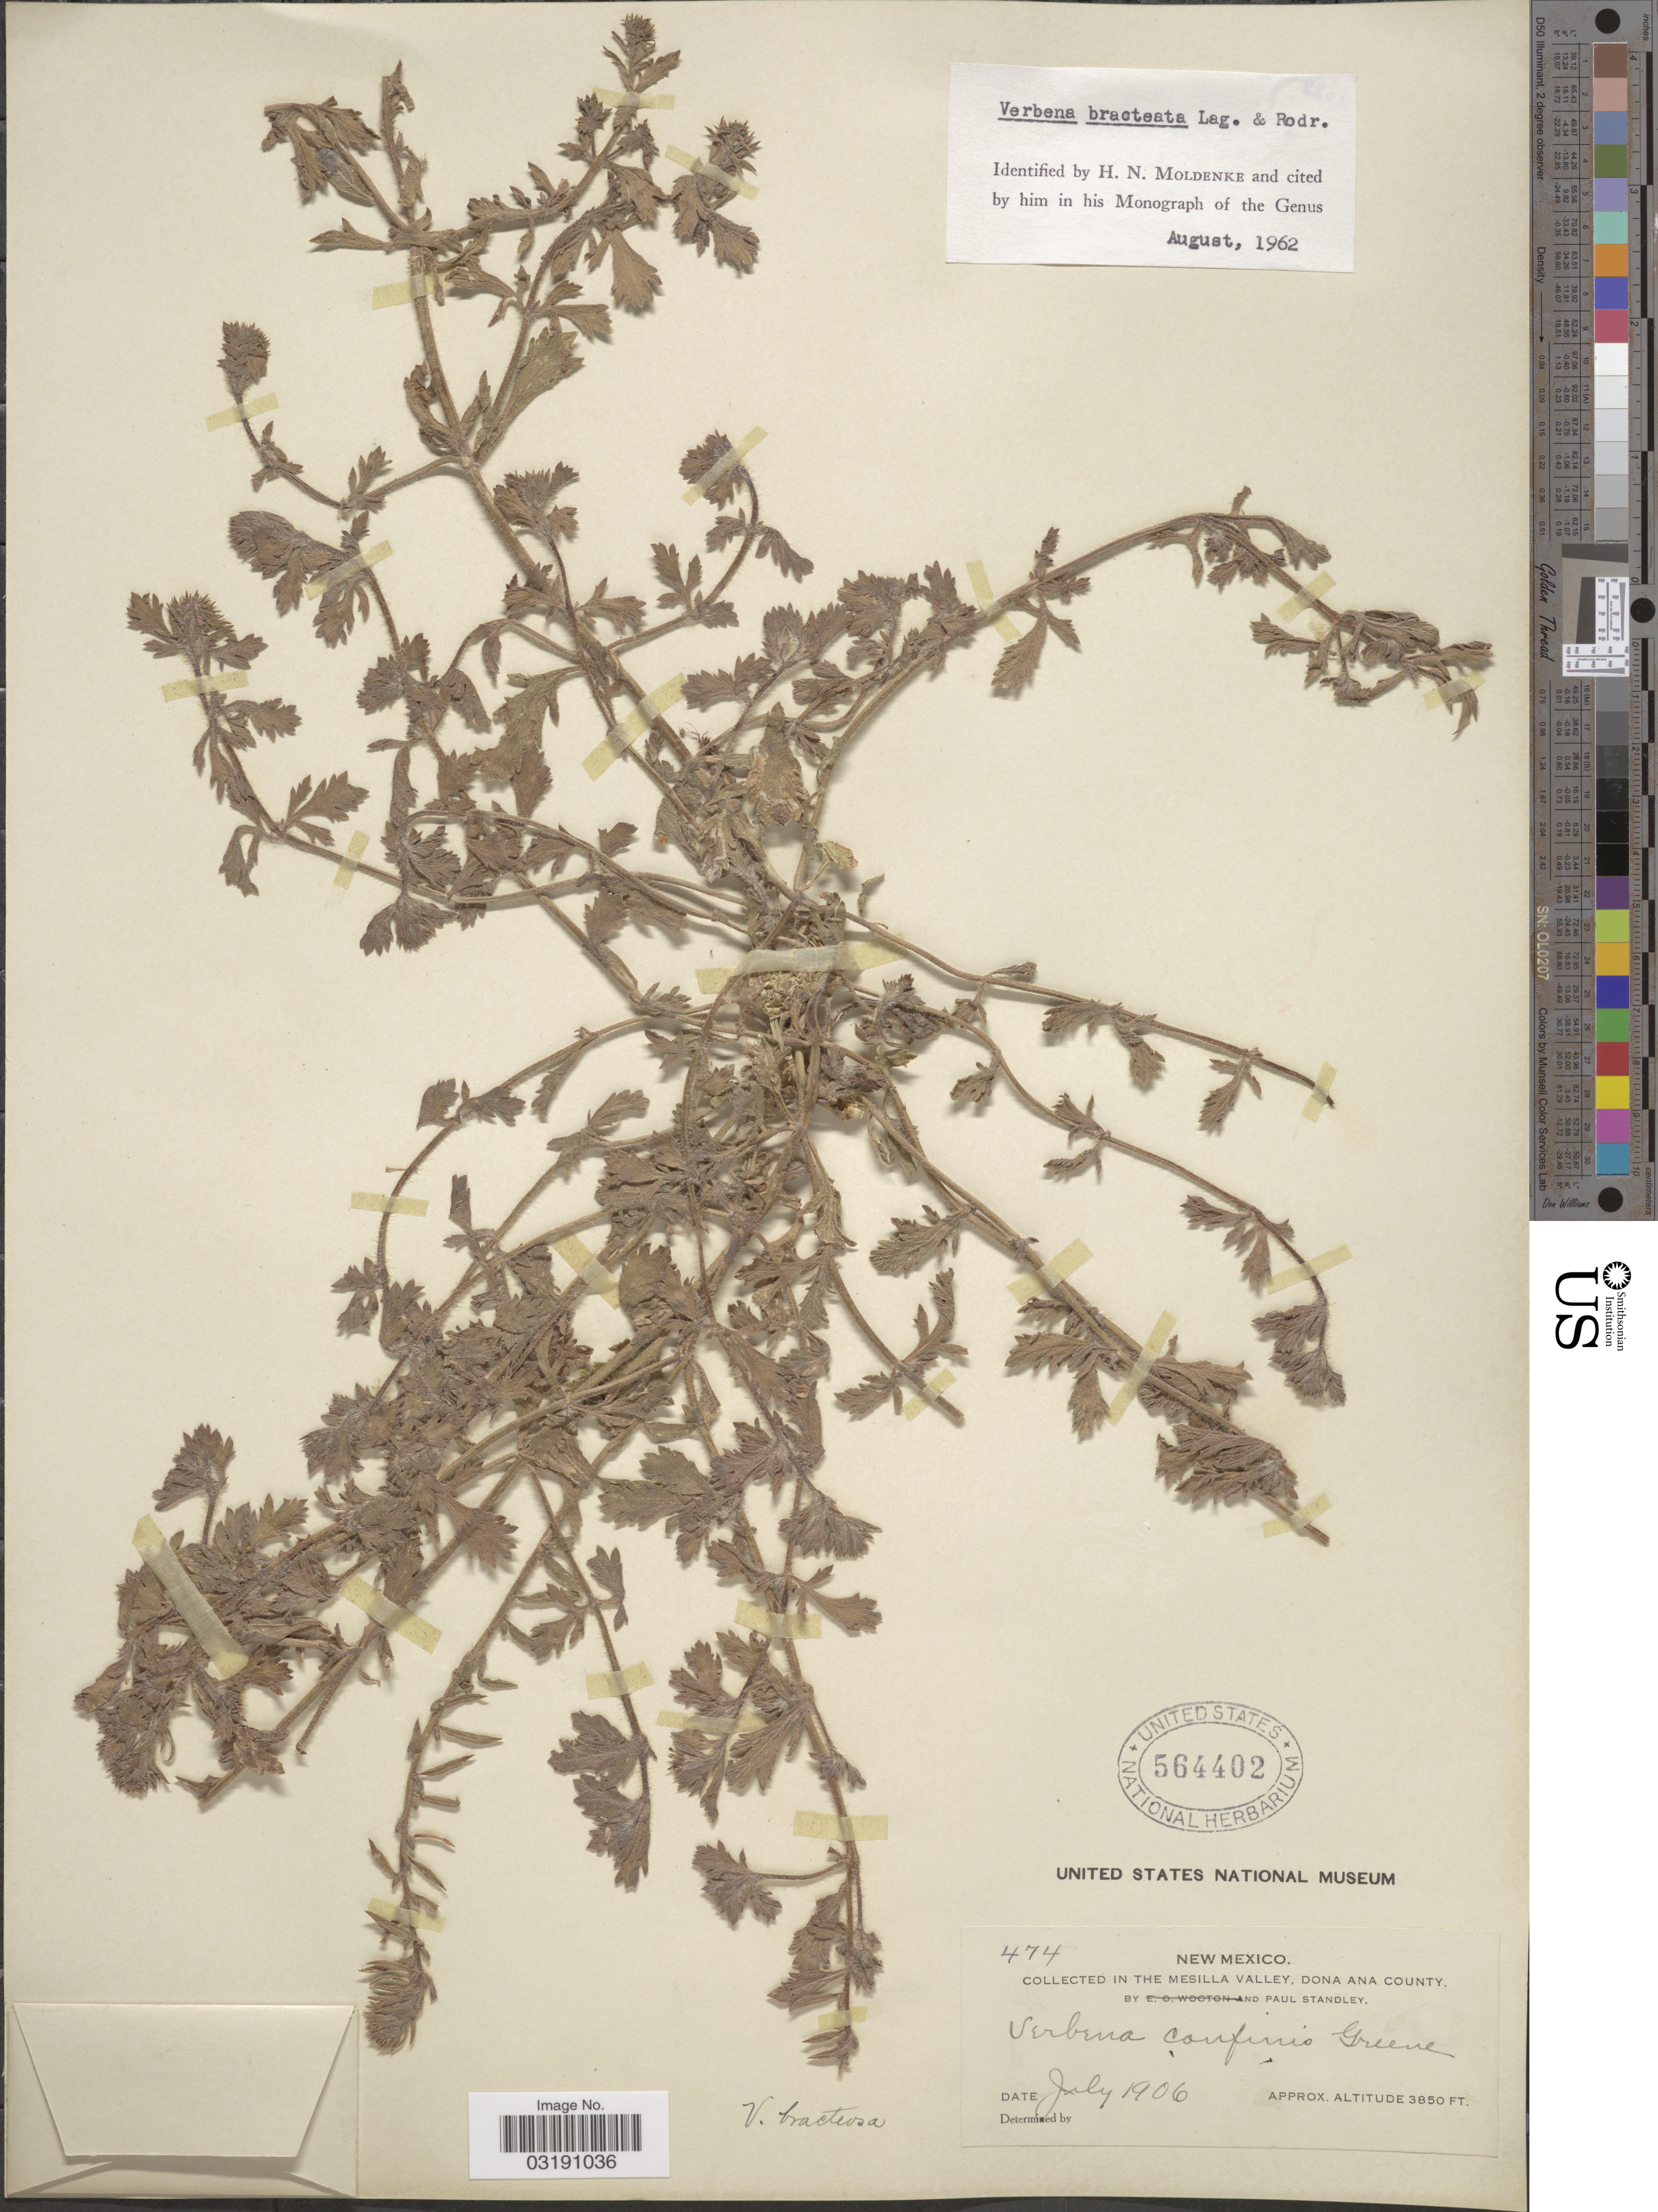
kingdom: Plantae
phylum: Tracheophyta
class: Magnoliopsida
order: Lamiales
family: Verbenaceae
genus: Verbena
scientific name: Verbena bracteata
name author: Cav. ex Lag. & Rodr.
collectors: P. C. Standley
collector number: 474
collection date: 1906-07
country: United States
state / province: New Mexico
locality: The Mesilla Valley, Dona Ana County.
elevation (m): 1173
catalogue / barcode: US 564402